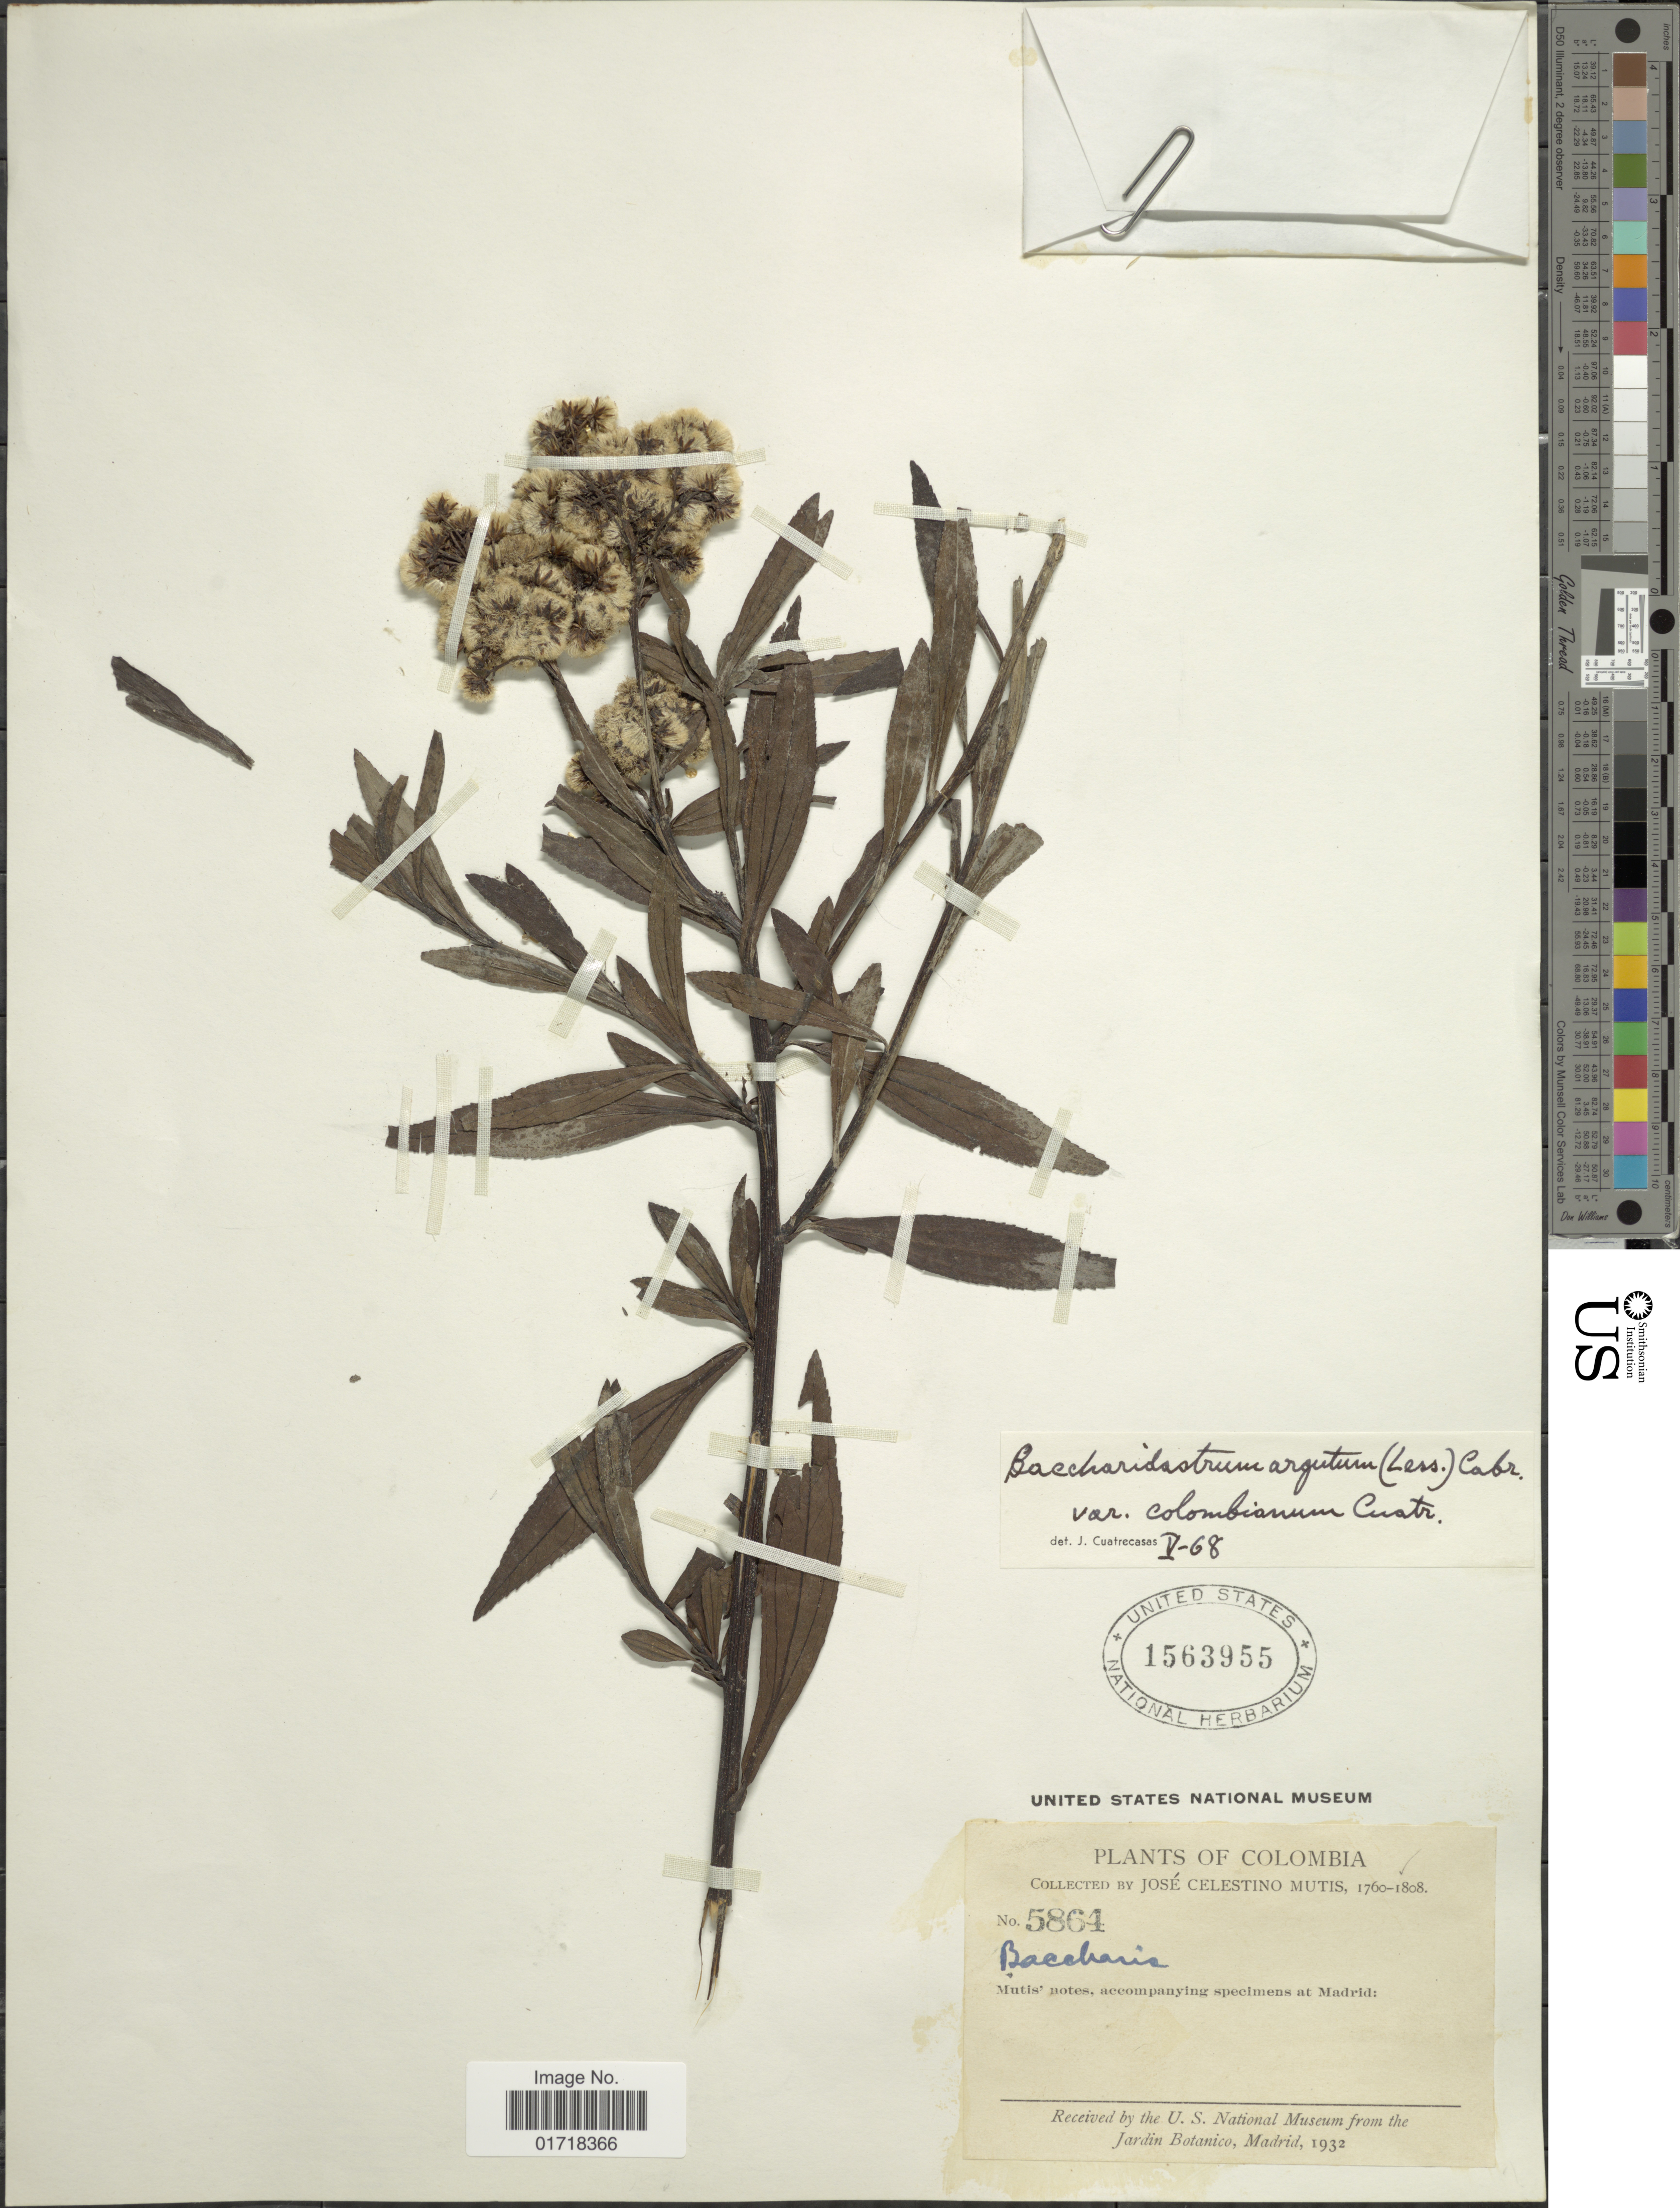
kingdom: Plantae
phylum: Tracheophyta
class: Magnoliopsida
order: Asterales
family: Asteraceae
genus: Baccharidastrum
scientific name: Baccharidastrum argutum var. colombianum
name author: Cuatrec.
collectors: J. C. B. Mutis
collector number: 5864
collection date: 1760/1808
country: Colombia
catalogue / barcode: US 1563955